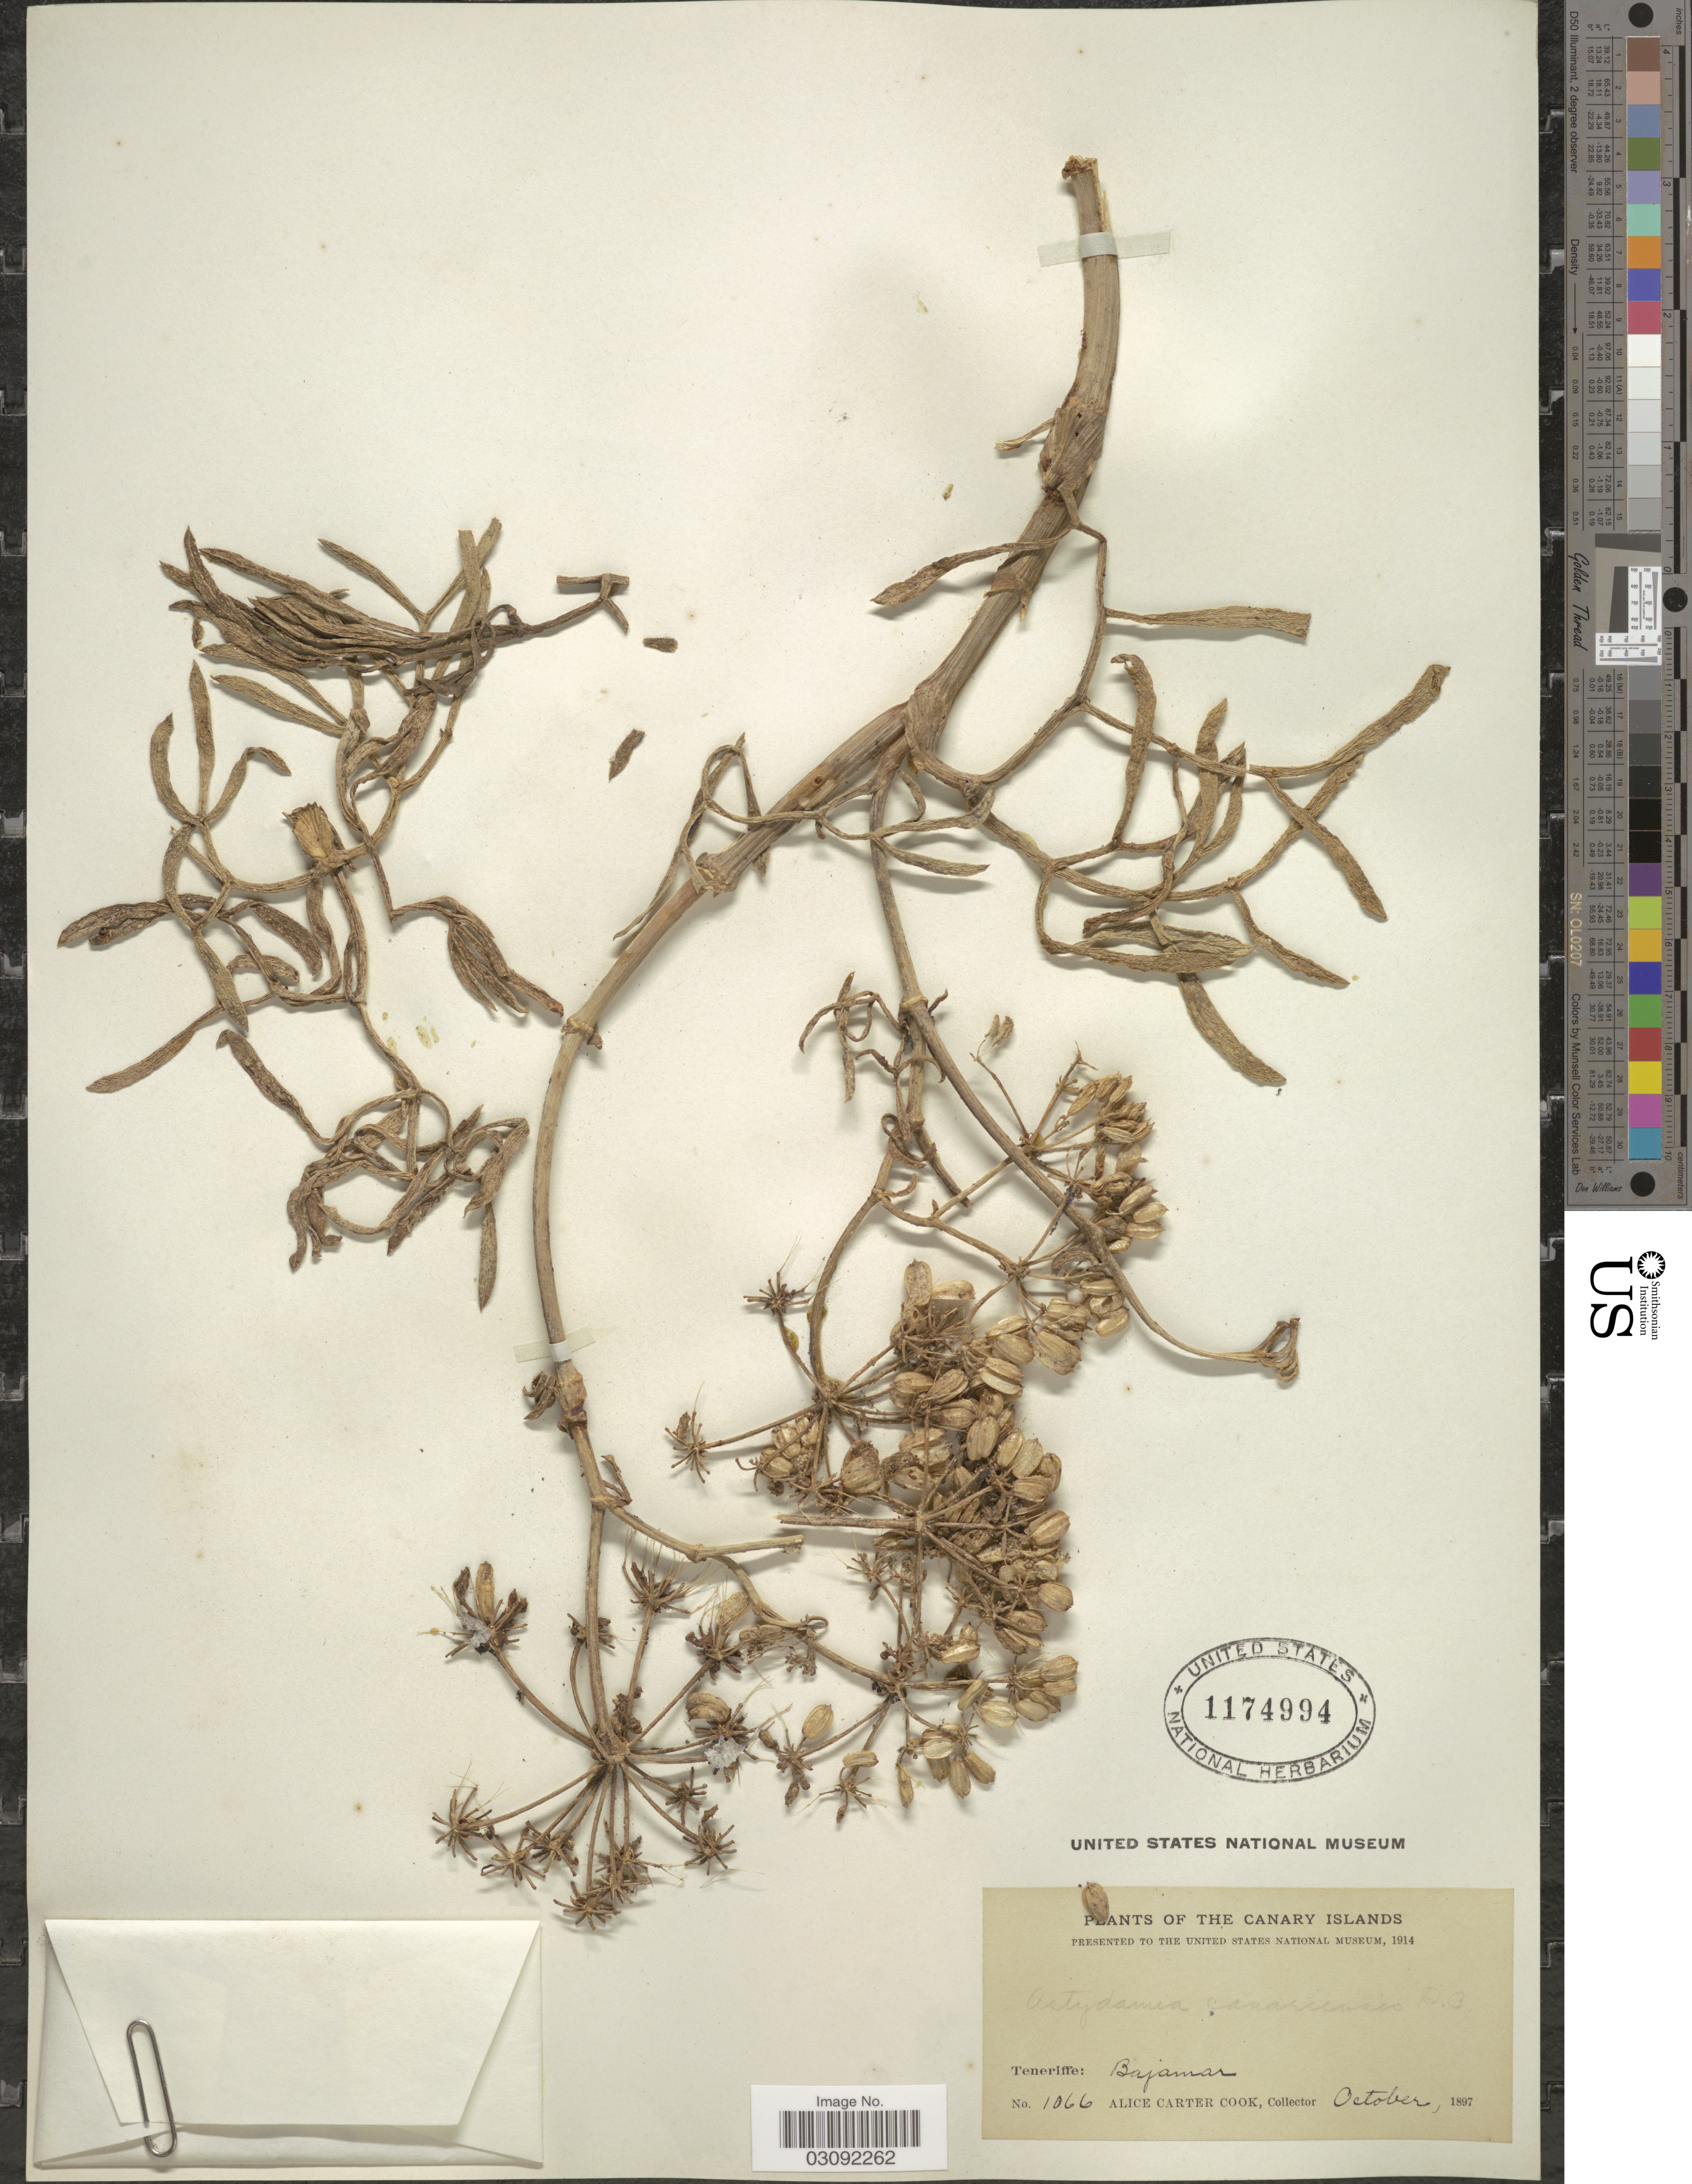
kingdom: Plantae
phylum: Tracheophyta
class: Magnoliopsida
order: Apiales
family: Apiaceae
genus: Astydamia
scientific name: Astydamia canariensis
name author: (Spreng.) DC.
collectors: Alice C. Cook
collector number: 1066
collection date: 1897-10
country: Spain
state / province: Canarias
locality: The Canary Islands. Teneriffe: Bajamar.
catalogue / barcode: US 1174994